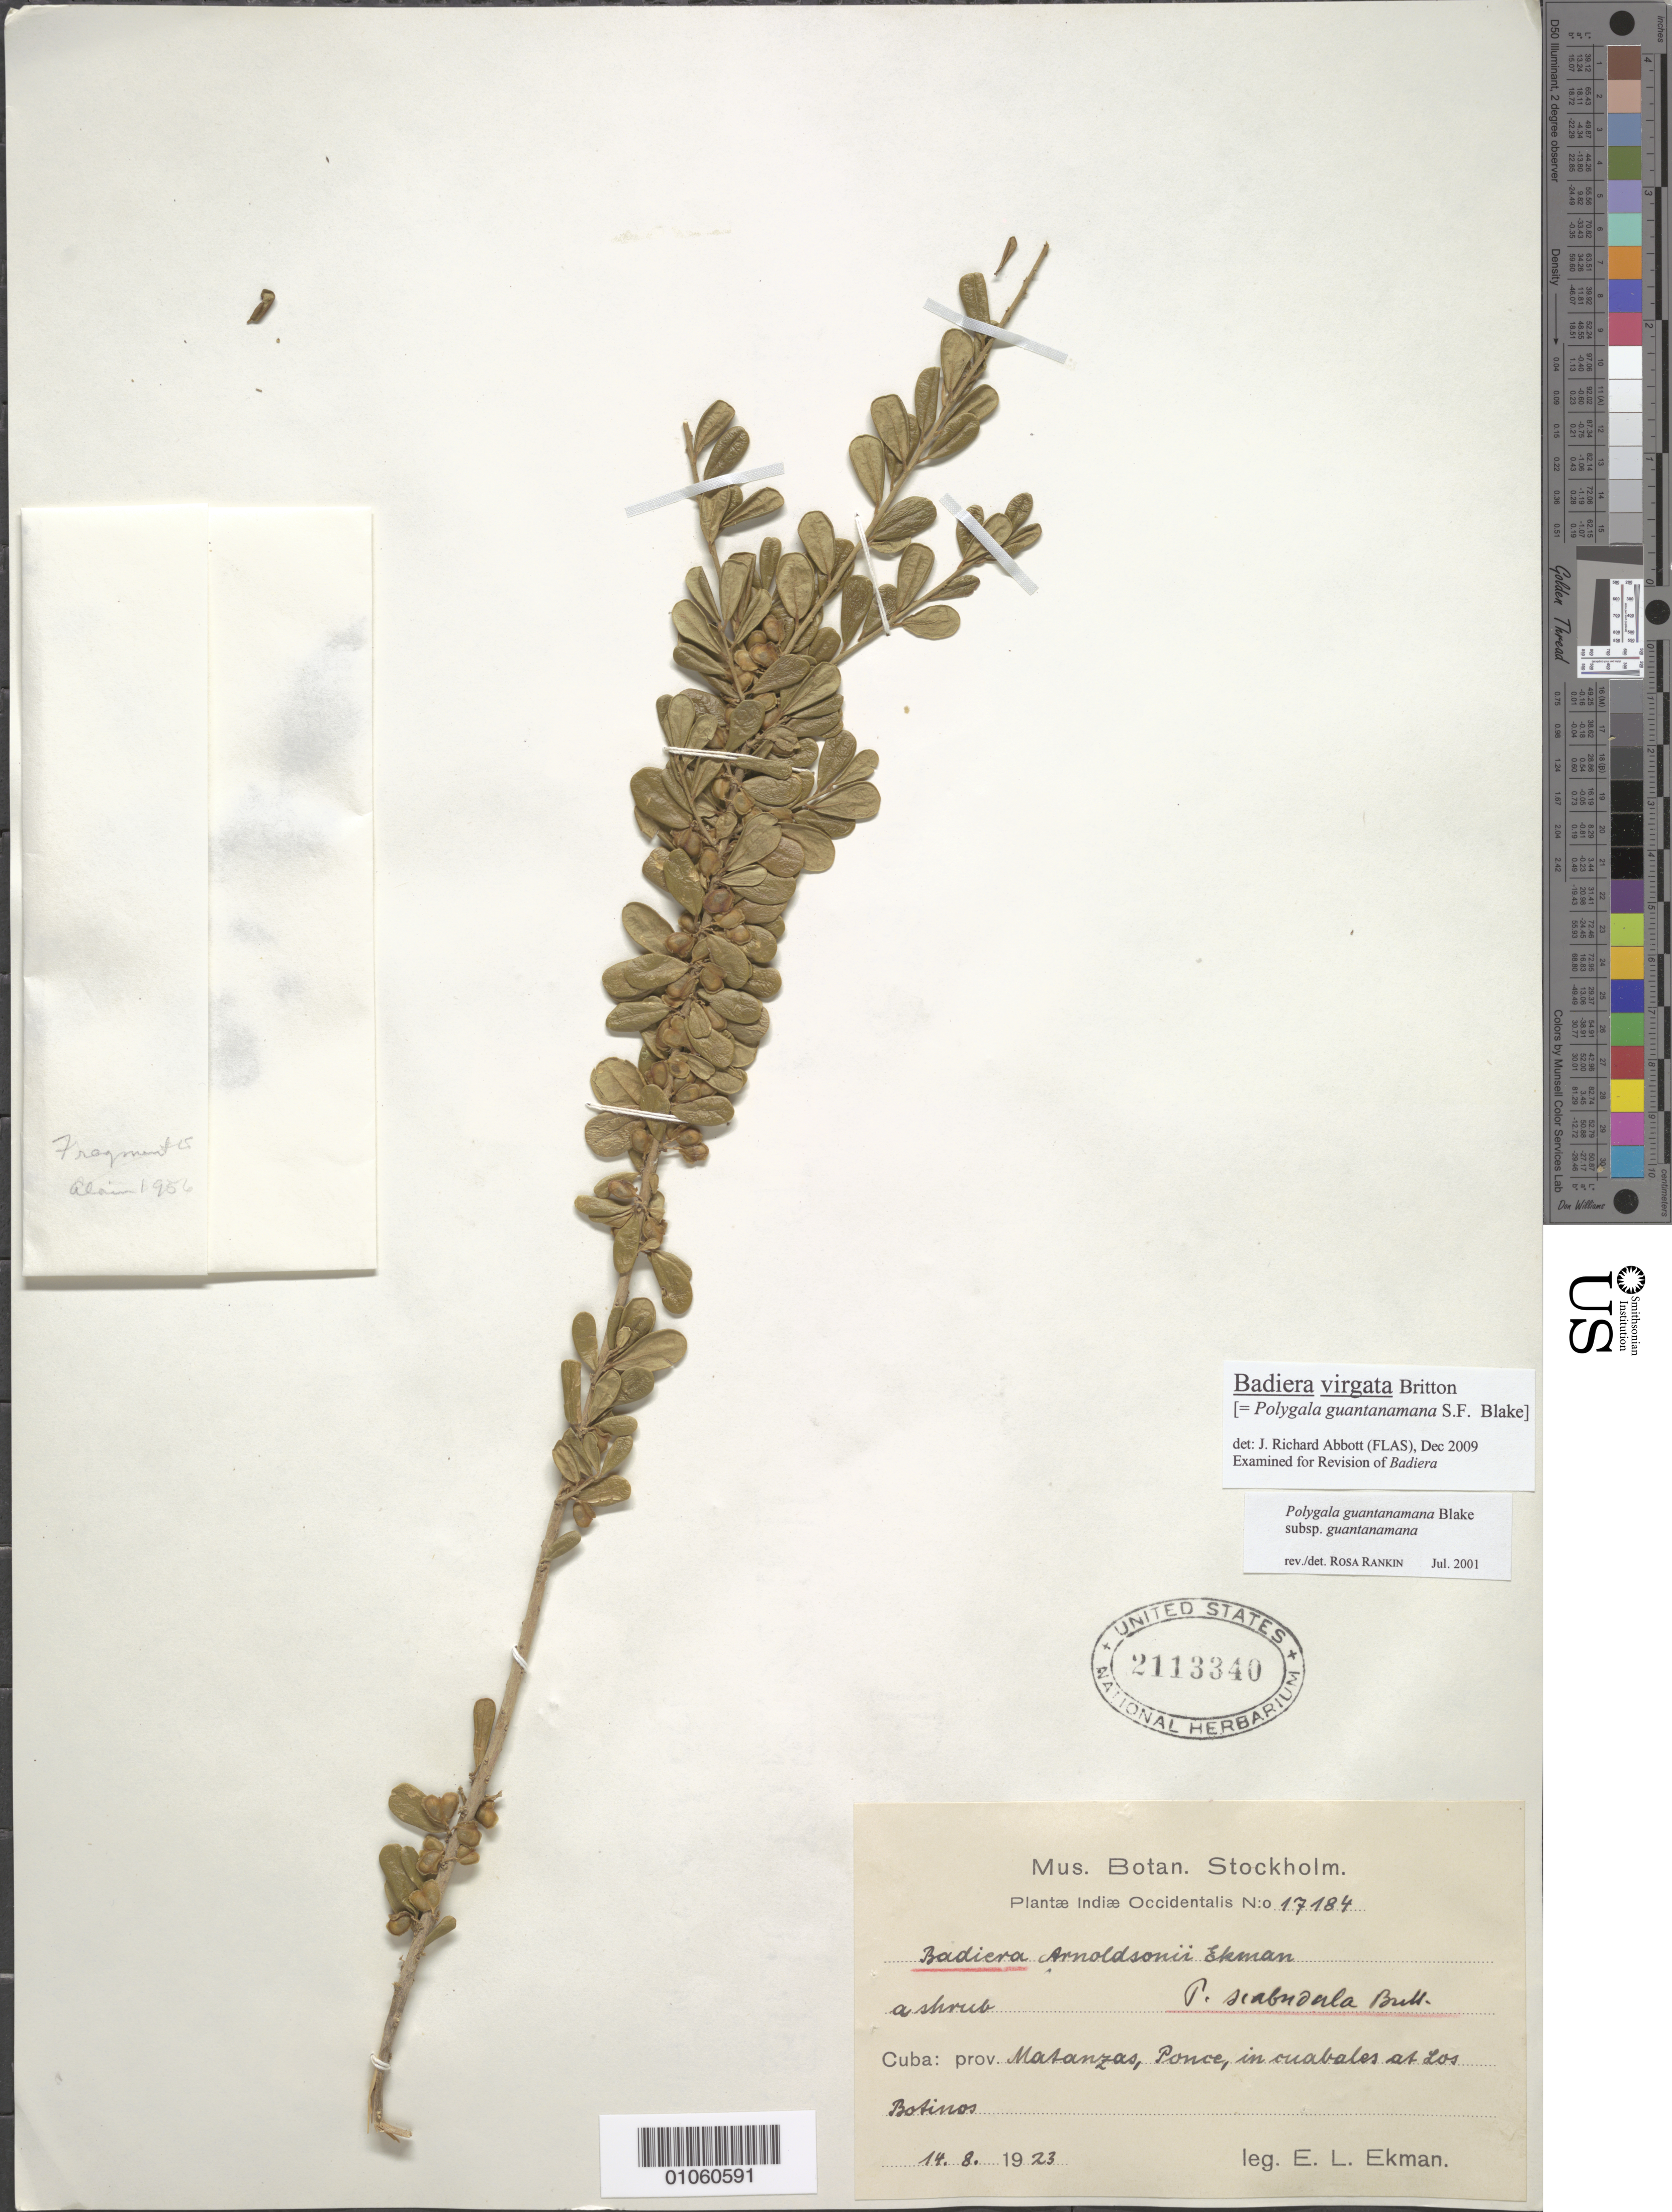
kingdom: Plantae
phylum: Tracheophyta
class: Magnoliopsida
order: Fabales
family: Polygalaceae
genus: Badiera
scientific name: Badiera virgata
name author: Britton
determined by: Abbott, J. R., (FLAS)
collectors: E. L. Ekman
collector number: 17184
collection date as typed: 14 Aug 1923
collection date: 1923-08-14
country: Cuba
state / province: Matanzas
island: Cuba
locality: Ponce, at los Botinos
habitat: In cuabalos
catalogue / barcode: US 2113340